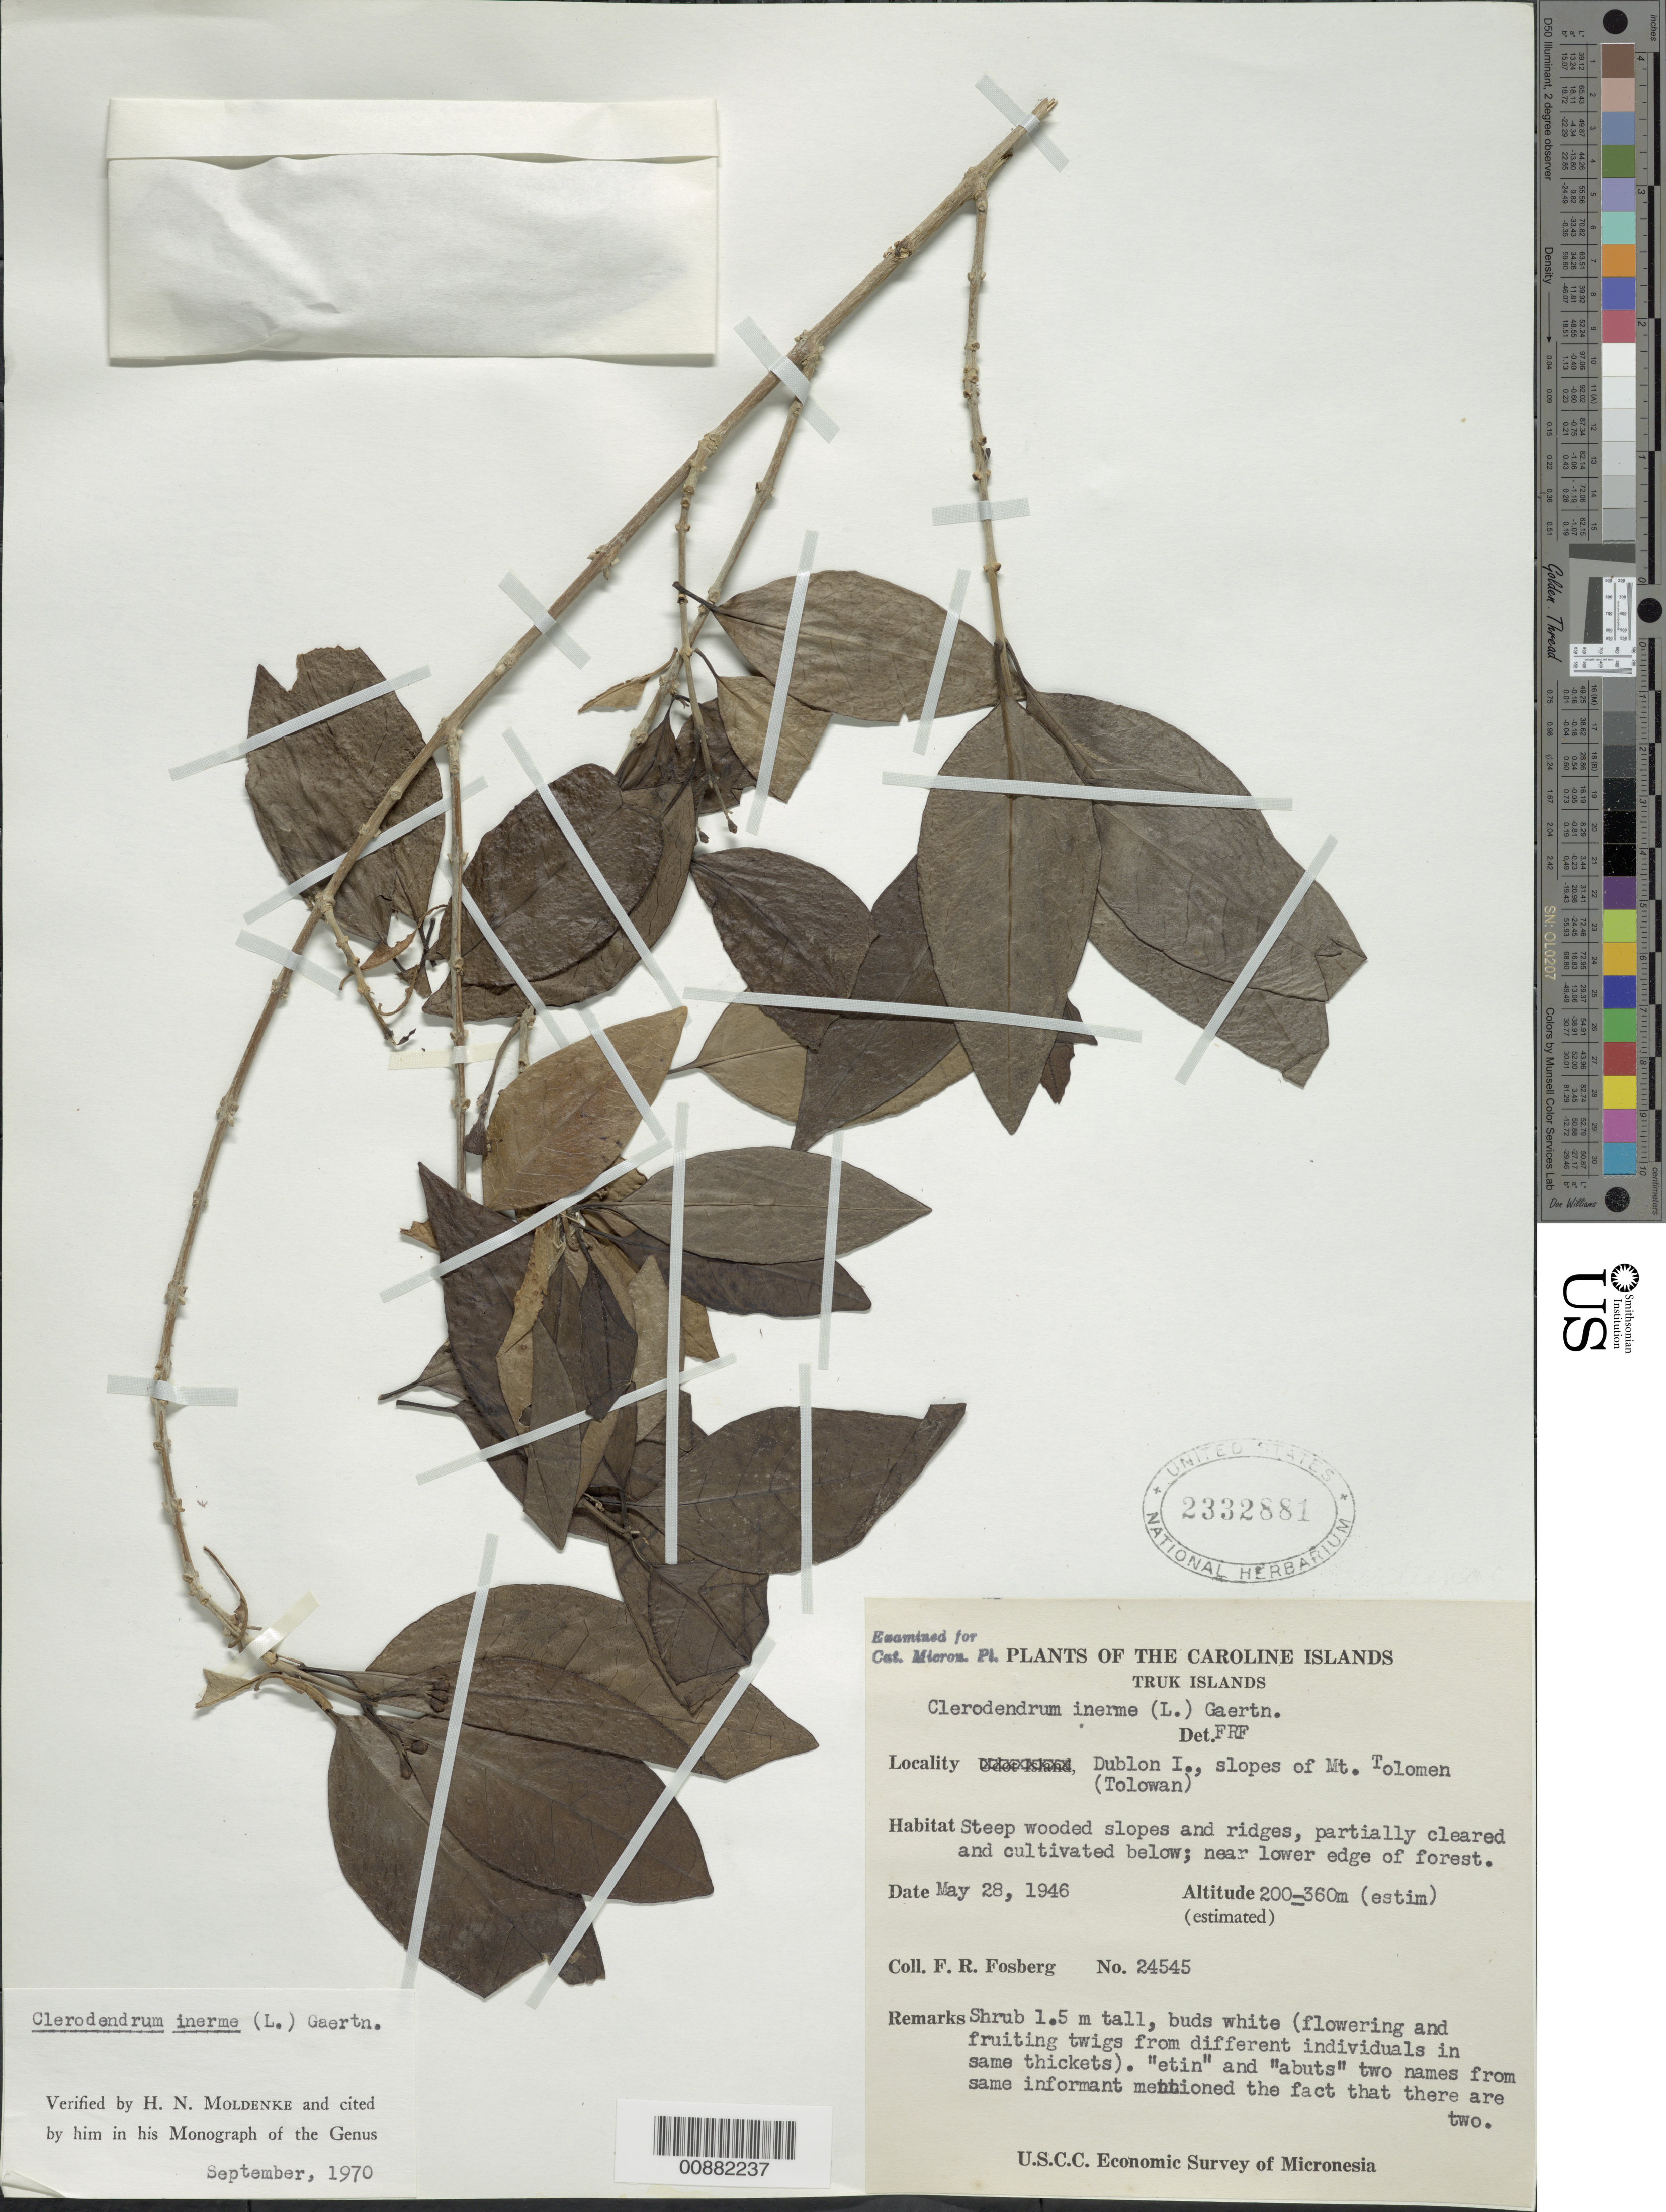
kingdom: Plantae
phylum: Tracheophyta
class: Magnoliopsida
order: Lamiales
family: Lamiaceae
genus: Clerodendrum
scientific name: Clerodendrum inerme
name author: (L.) Gaertn.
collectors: F. R. Fosberg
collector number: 24545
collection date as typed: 28 May 1946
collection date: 1946-05-28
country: Micronesia, Federated States of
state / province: Truk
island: Dublon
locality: Dublon I., Slopes of Mt. Tolomen (Tolowan)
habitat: Steep wooded slopes and ridges, partially cleared and cultivated below, near lower edge of forest.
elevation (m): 200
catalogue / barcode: US 2332881